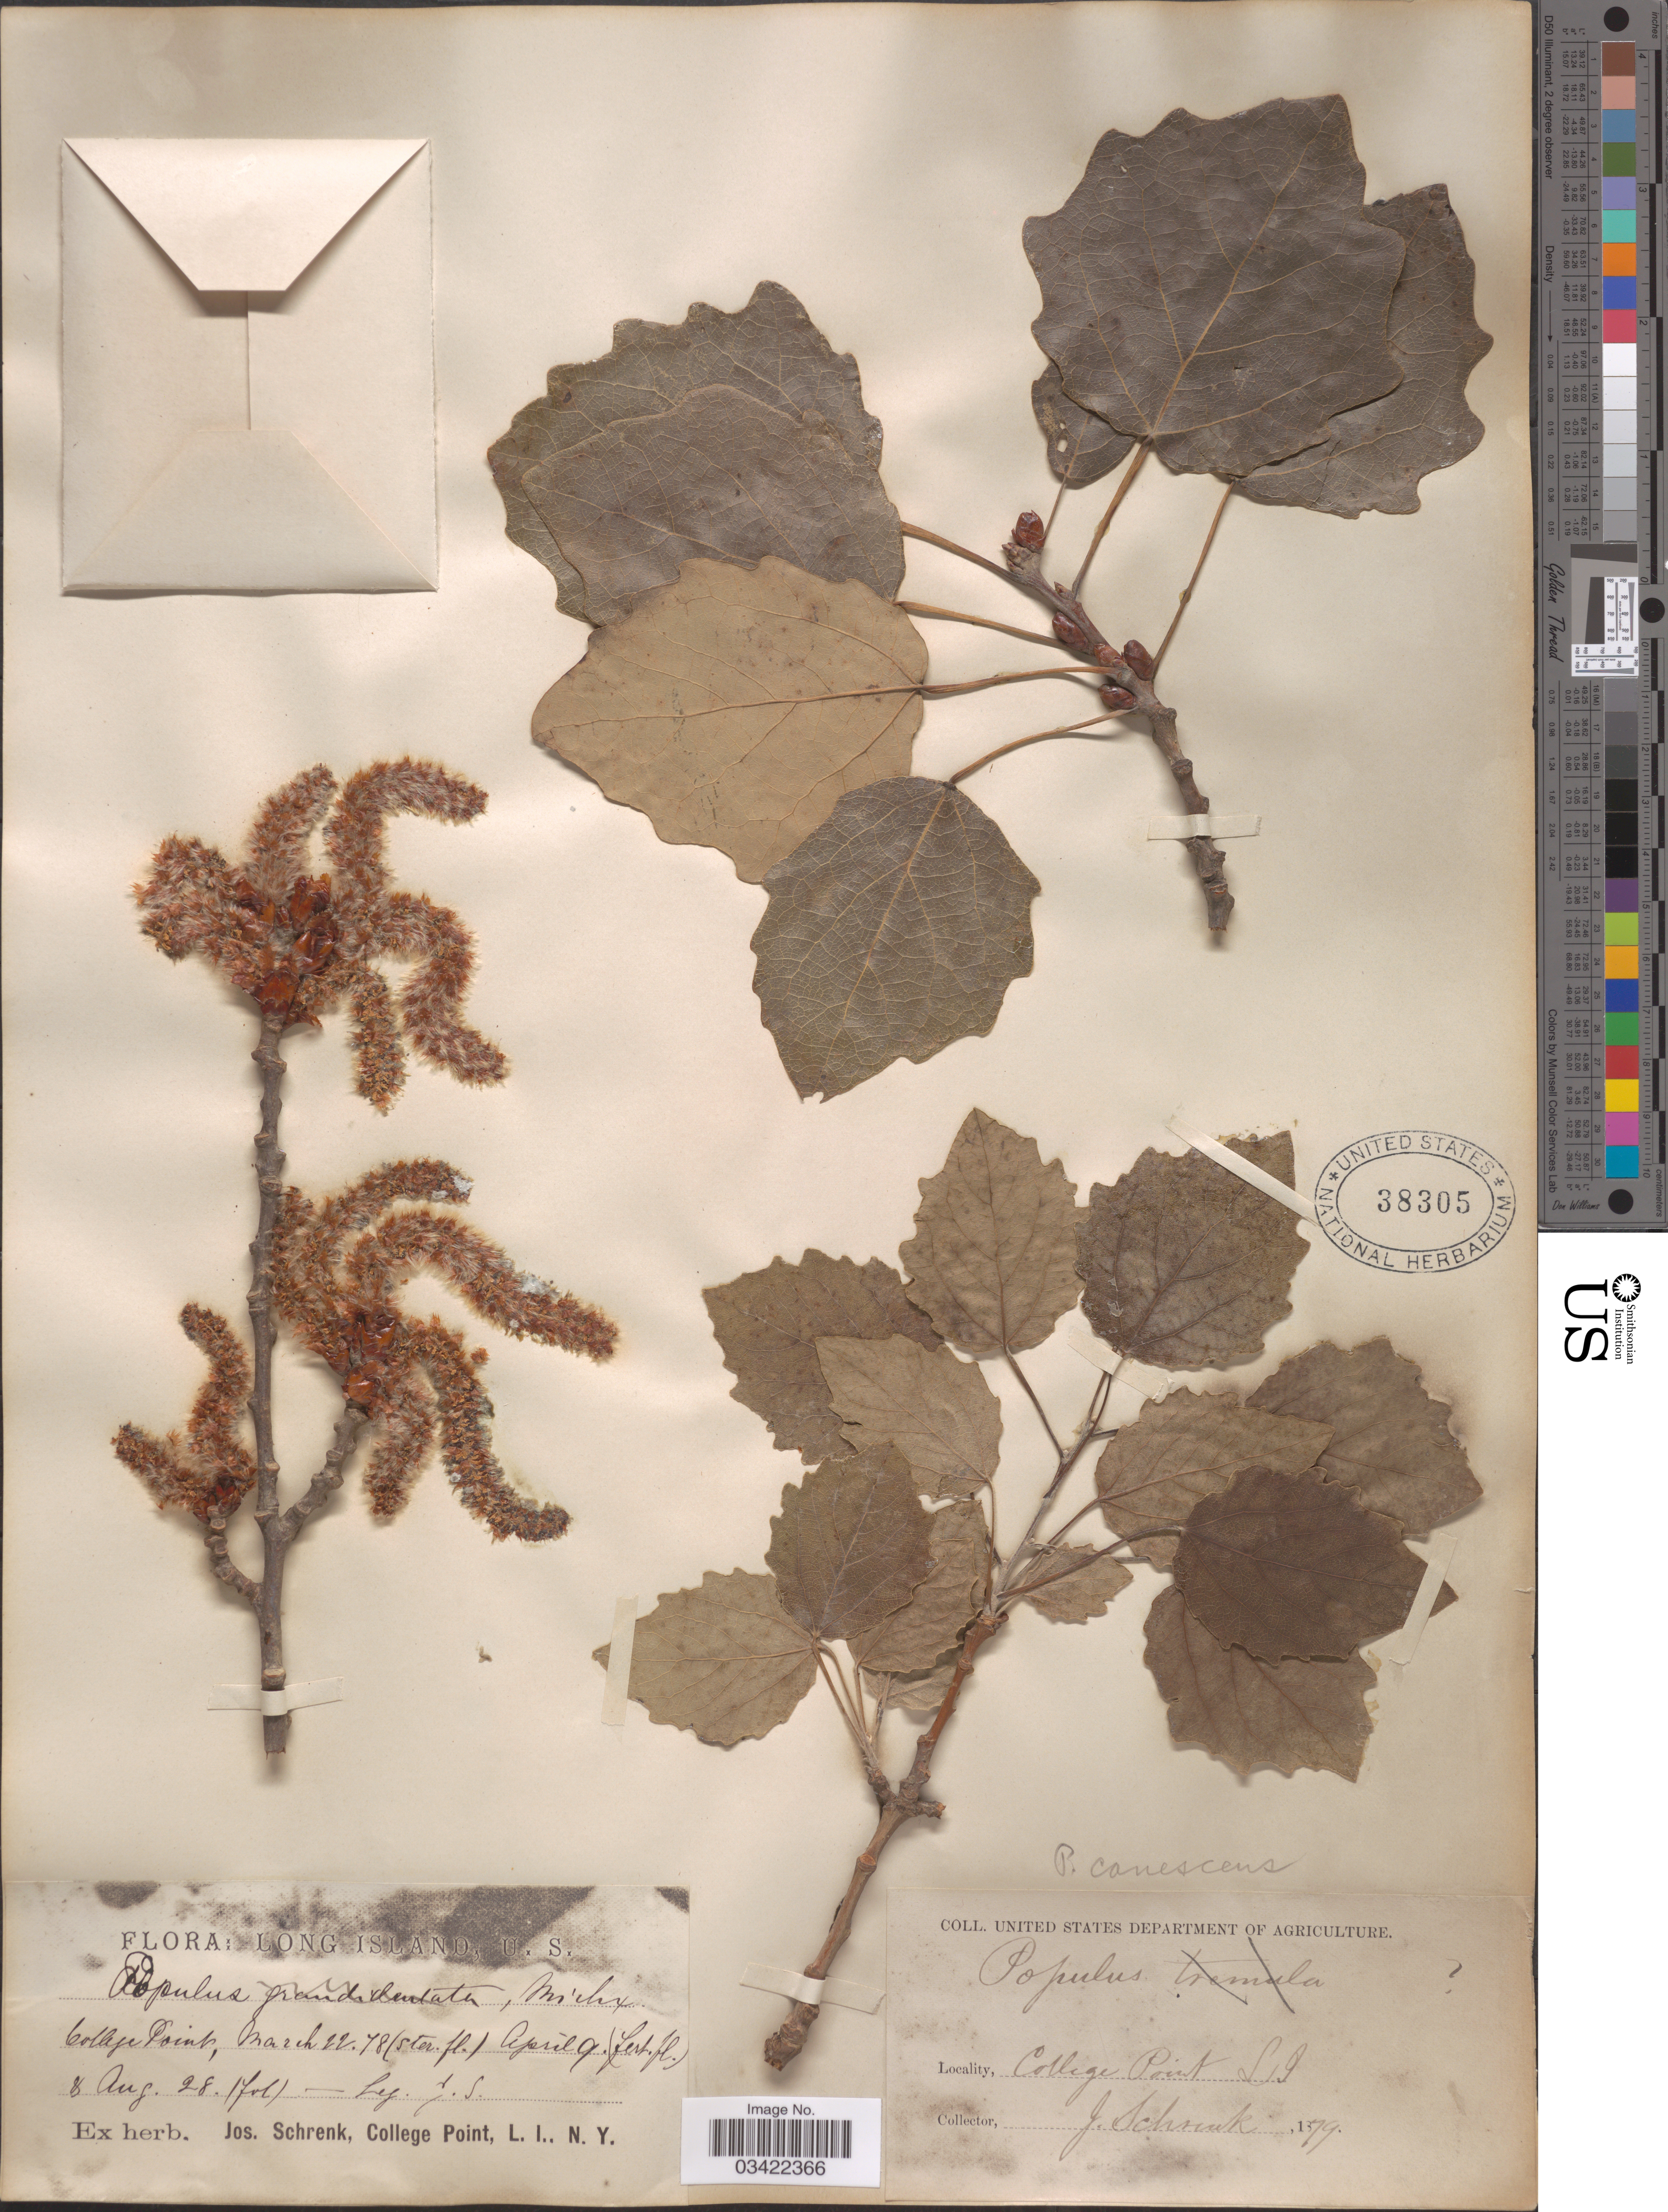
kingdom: Plantae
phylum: Tracheophyta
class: Magnoliopsida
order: Malpighiales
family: Salicaceae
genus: Populus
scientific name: Populus x rouleauana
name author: B. Boivin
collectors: J. Schrenk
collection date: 1879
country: United States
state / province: New York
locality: Long Island. College Point.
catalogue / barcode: US 38305